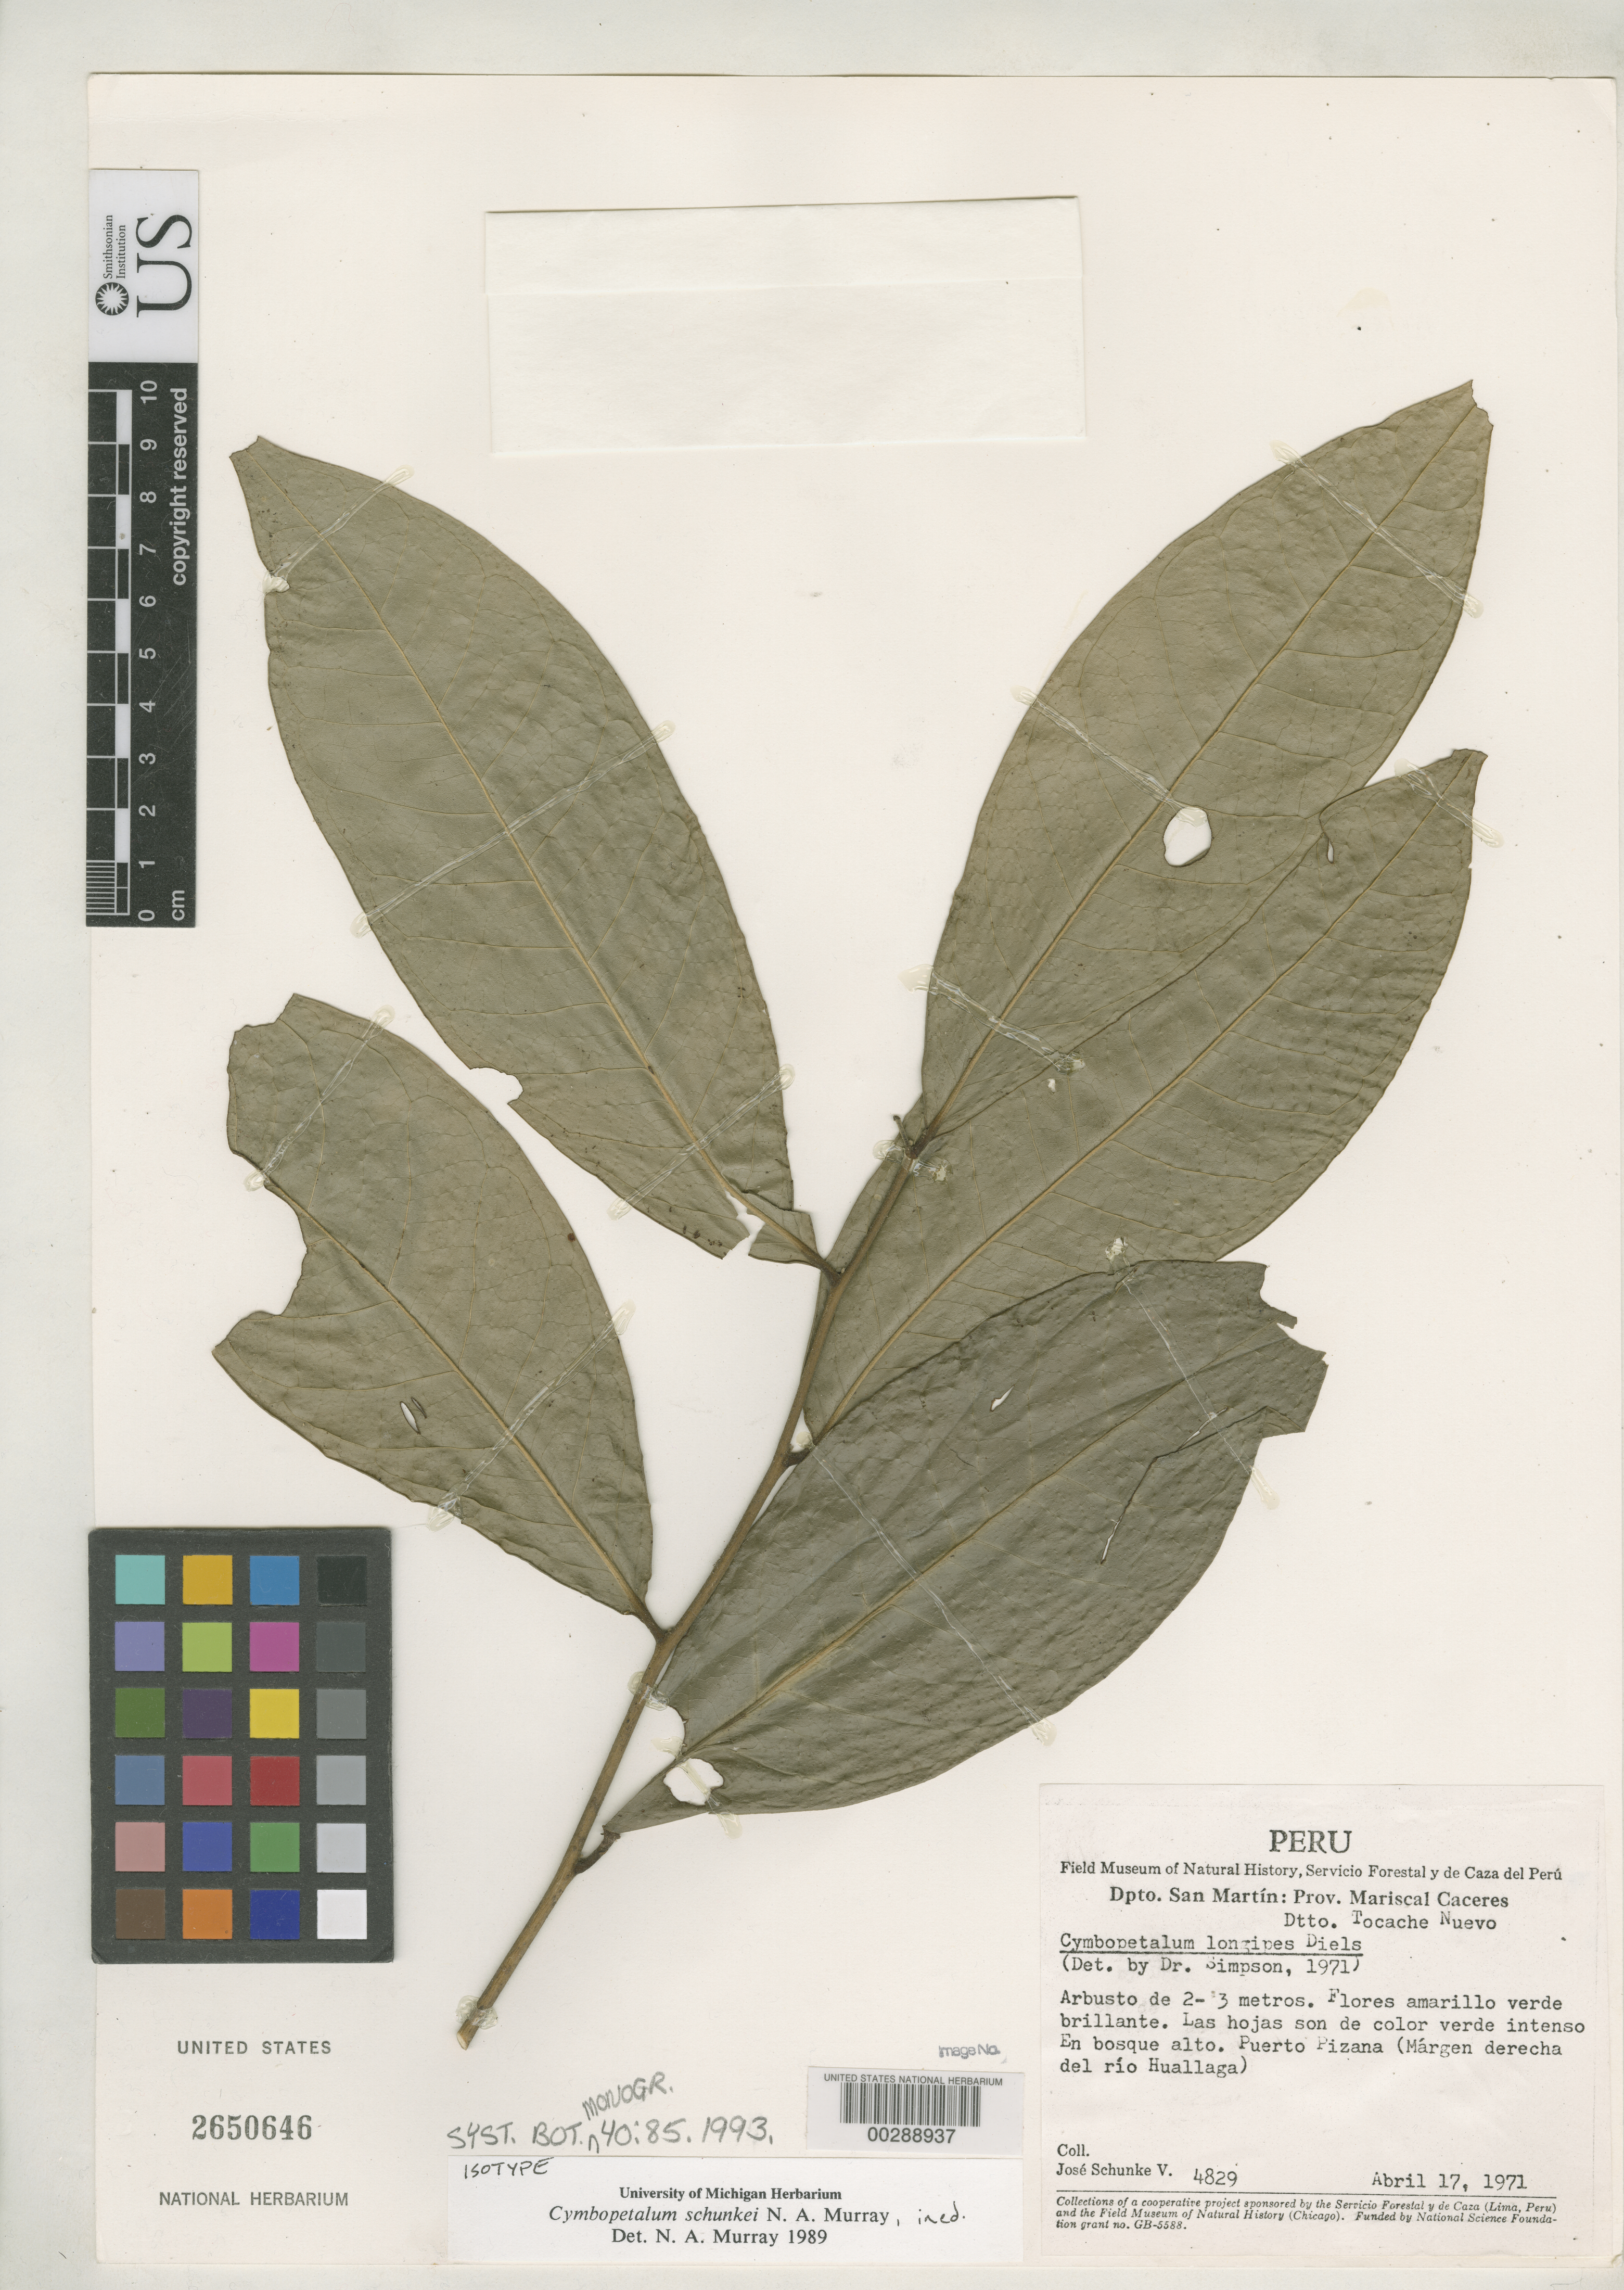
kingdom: Plantae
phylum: Tracheophyta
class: Magnoliopsida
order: Magnoliales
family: Annonaceae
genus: Cymbopetalum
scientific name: Cymbopetalum schunkei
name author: N.A. Murray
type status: Isotype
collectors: J. Schunke Vigo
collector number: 4829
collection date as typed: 17 Apr 1971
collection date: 1971-04-17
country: Peru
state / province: San Martín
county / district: Mariscal Cáceres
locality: Tocache Nuevo Dist., Puerto Pizana, right bank of Rio Huallaga.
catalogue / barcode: US 2650646